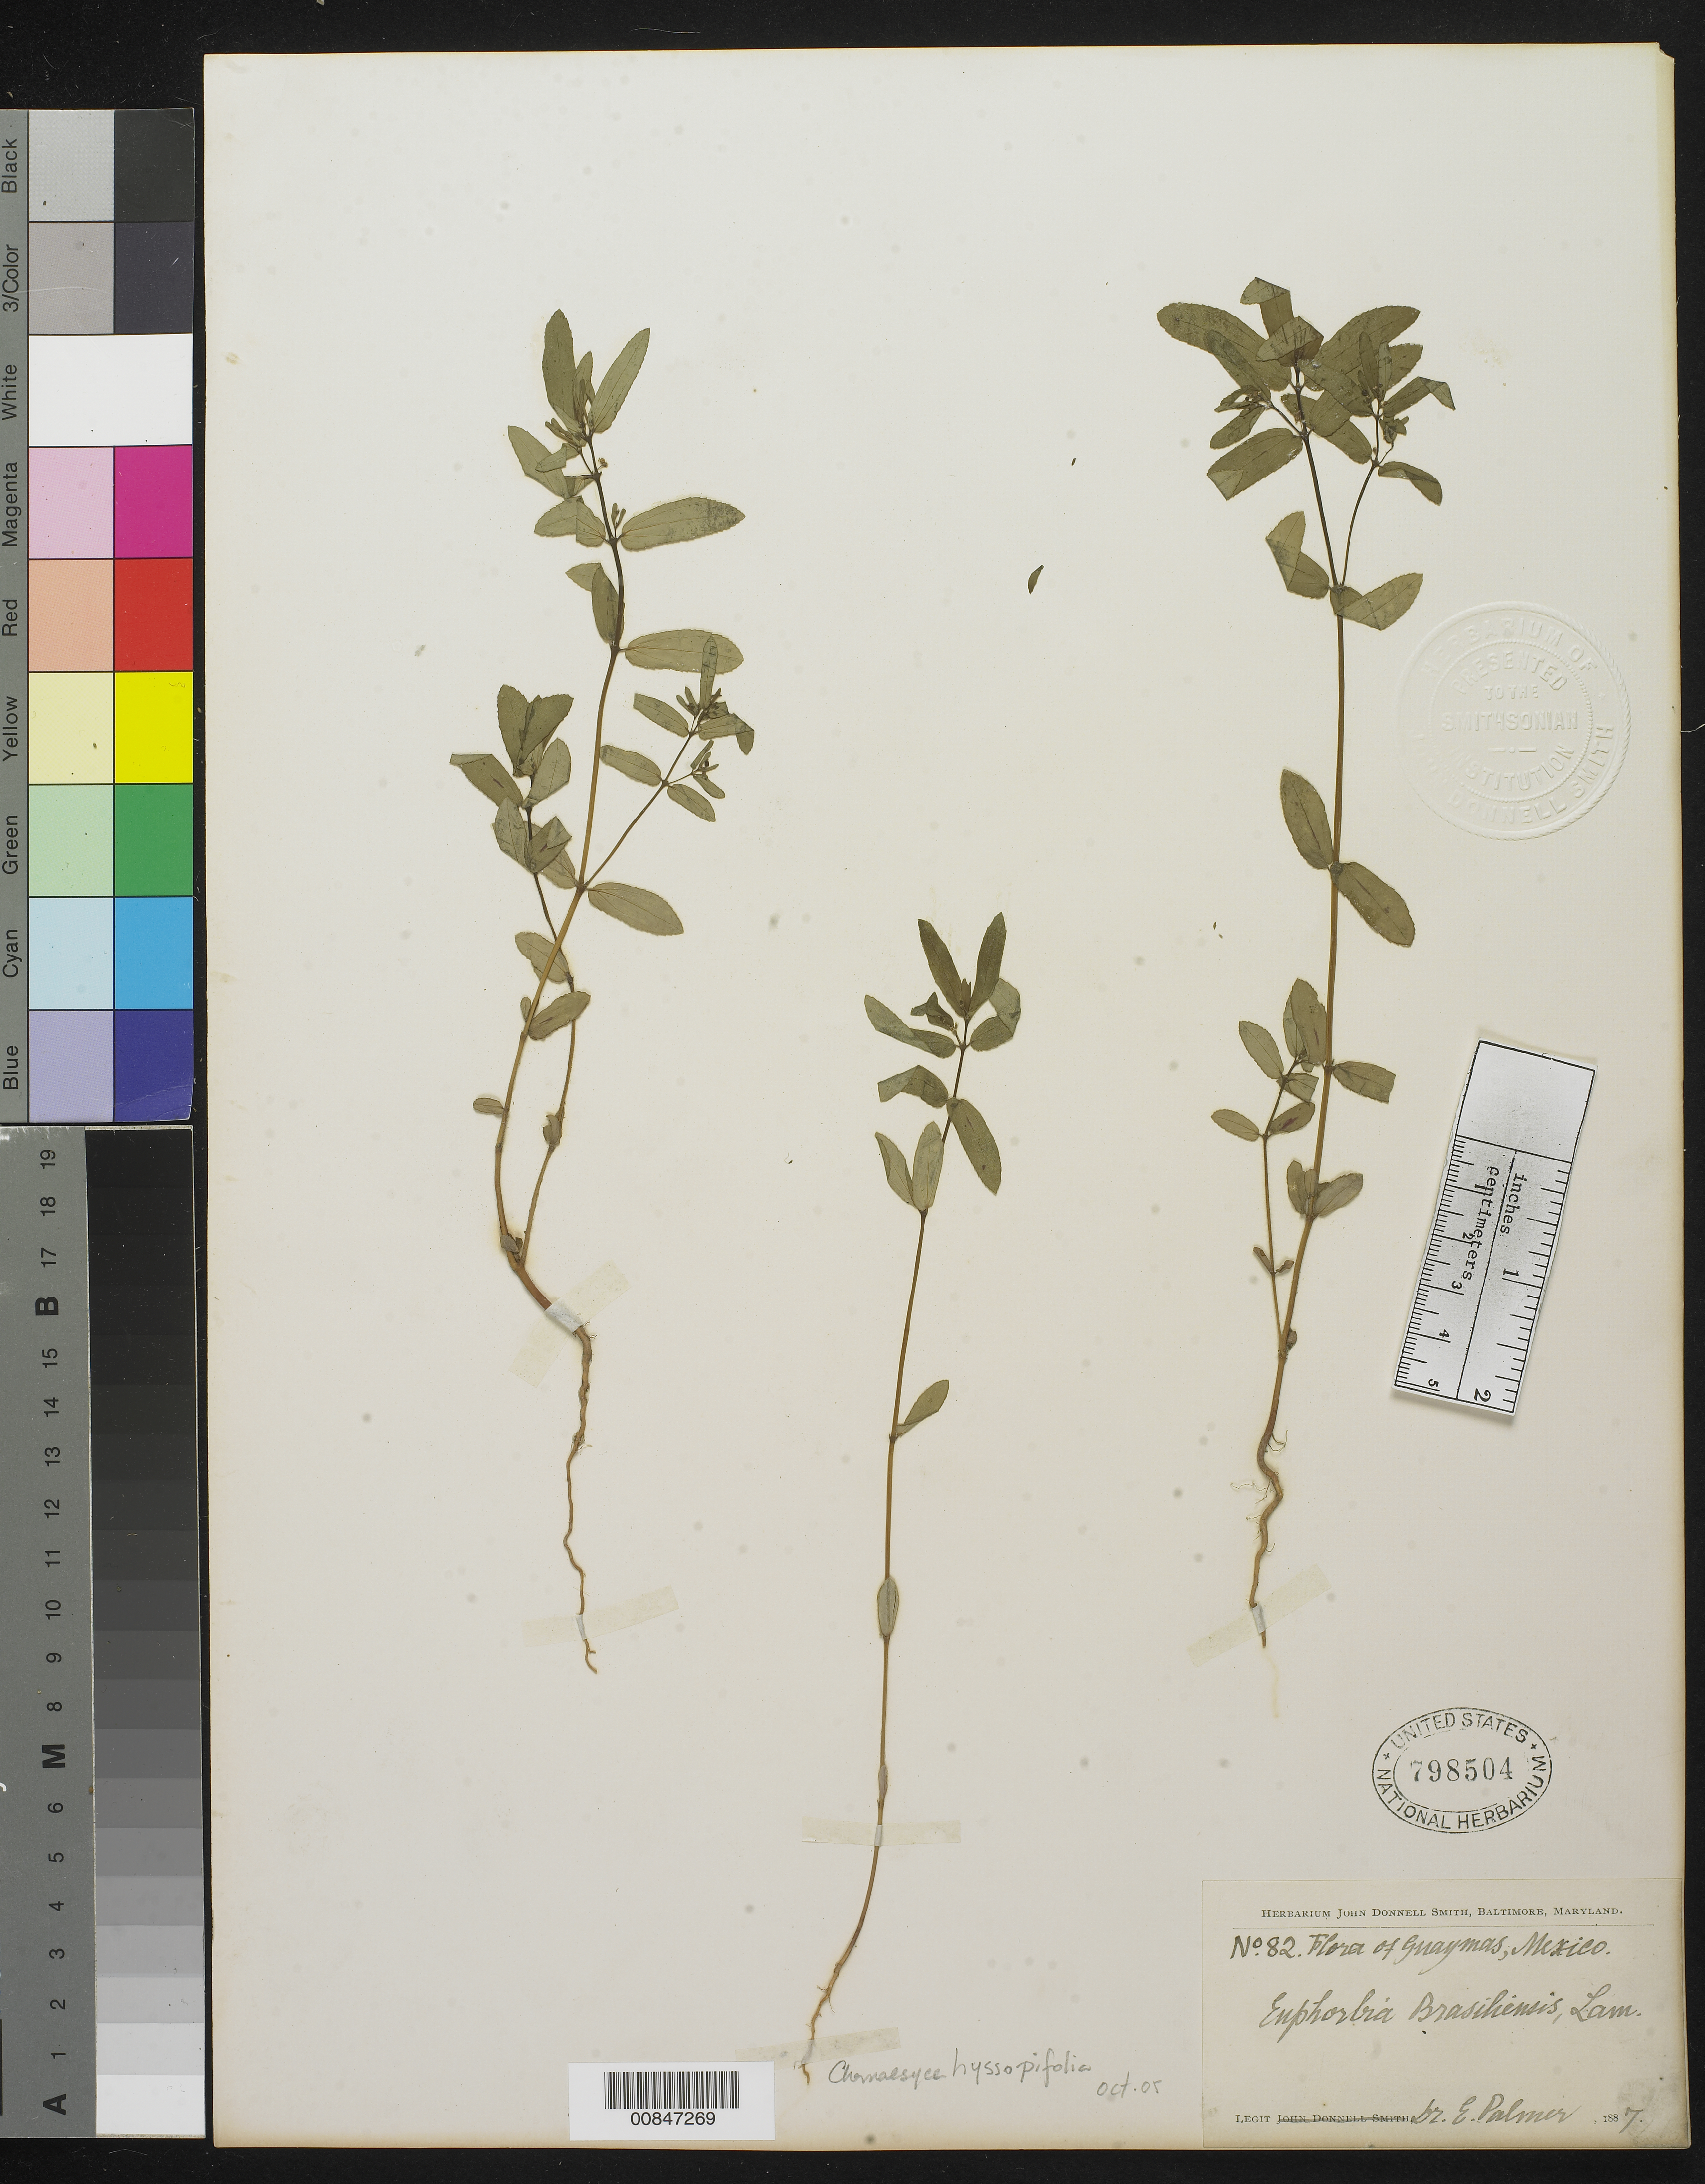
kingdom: Plantae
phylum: Tracheophyta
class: Magnoliopsida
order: Malpighiales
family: Euphorbiaceae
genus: Euphorbia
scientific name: Euphorbia hyssopifolia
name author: L.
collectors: E. Palmer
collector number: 82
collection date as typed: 1887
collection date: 1887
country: Mexico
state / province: Sonora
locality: Guaymas, Sonora.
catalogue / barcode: US 798504